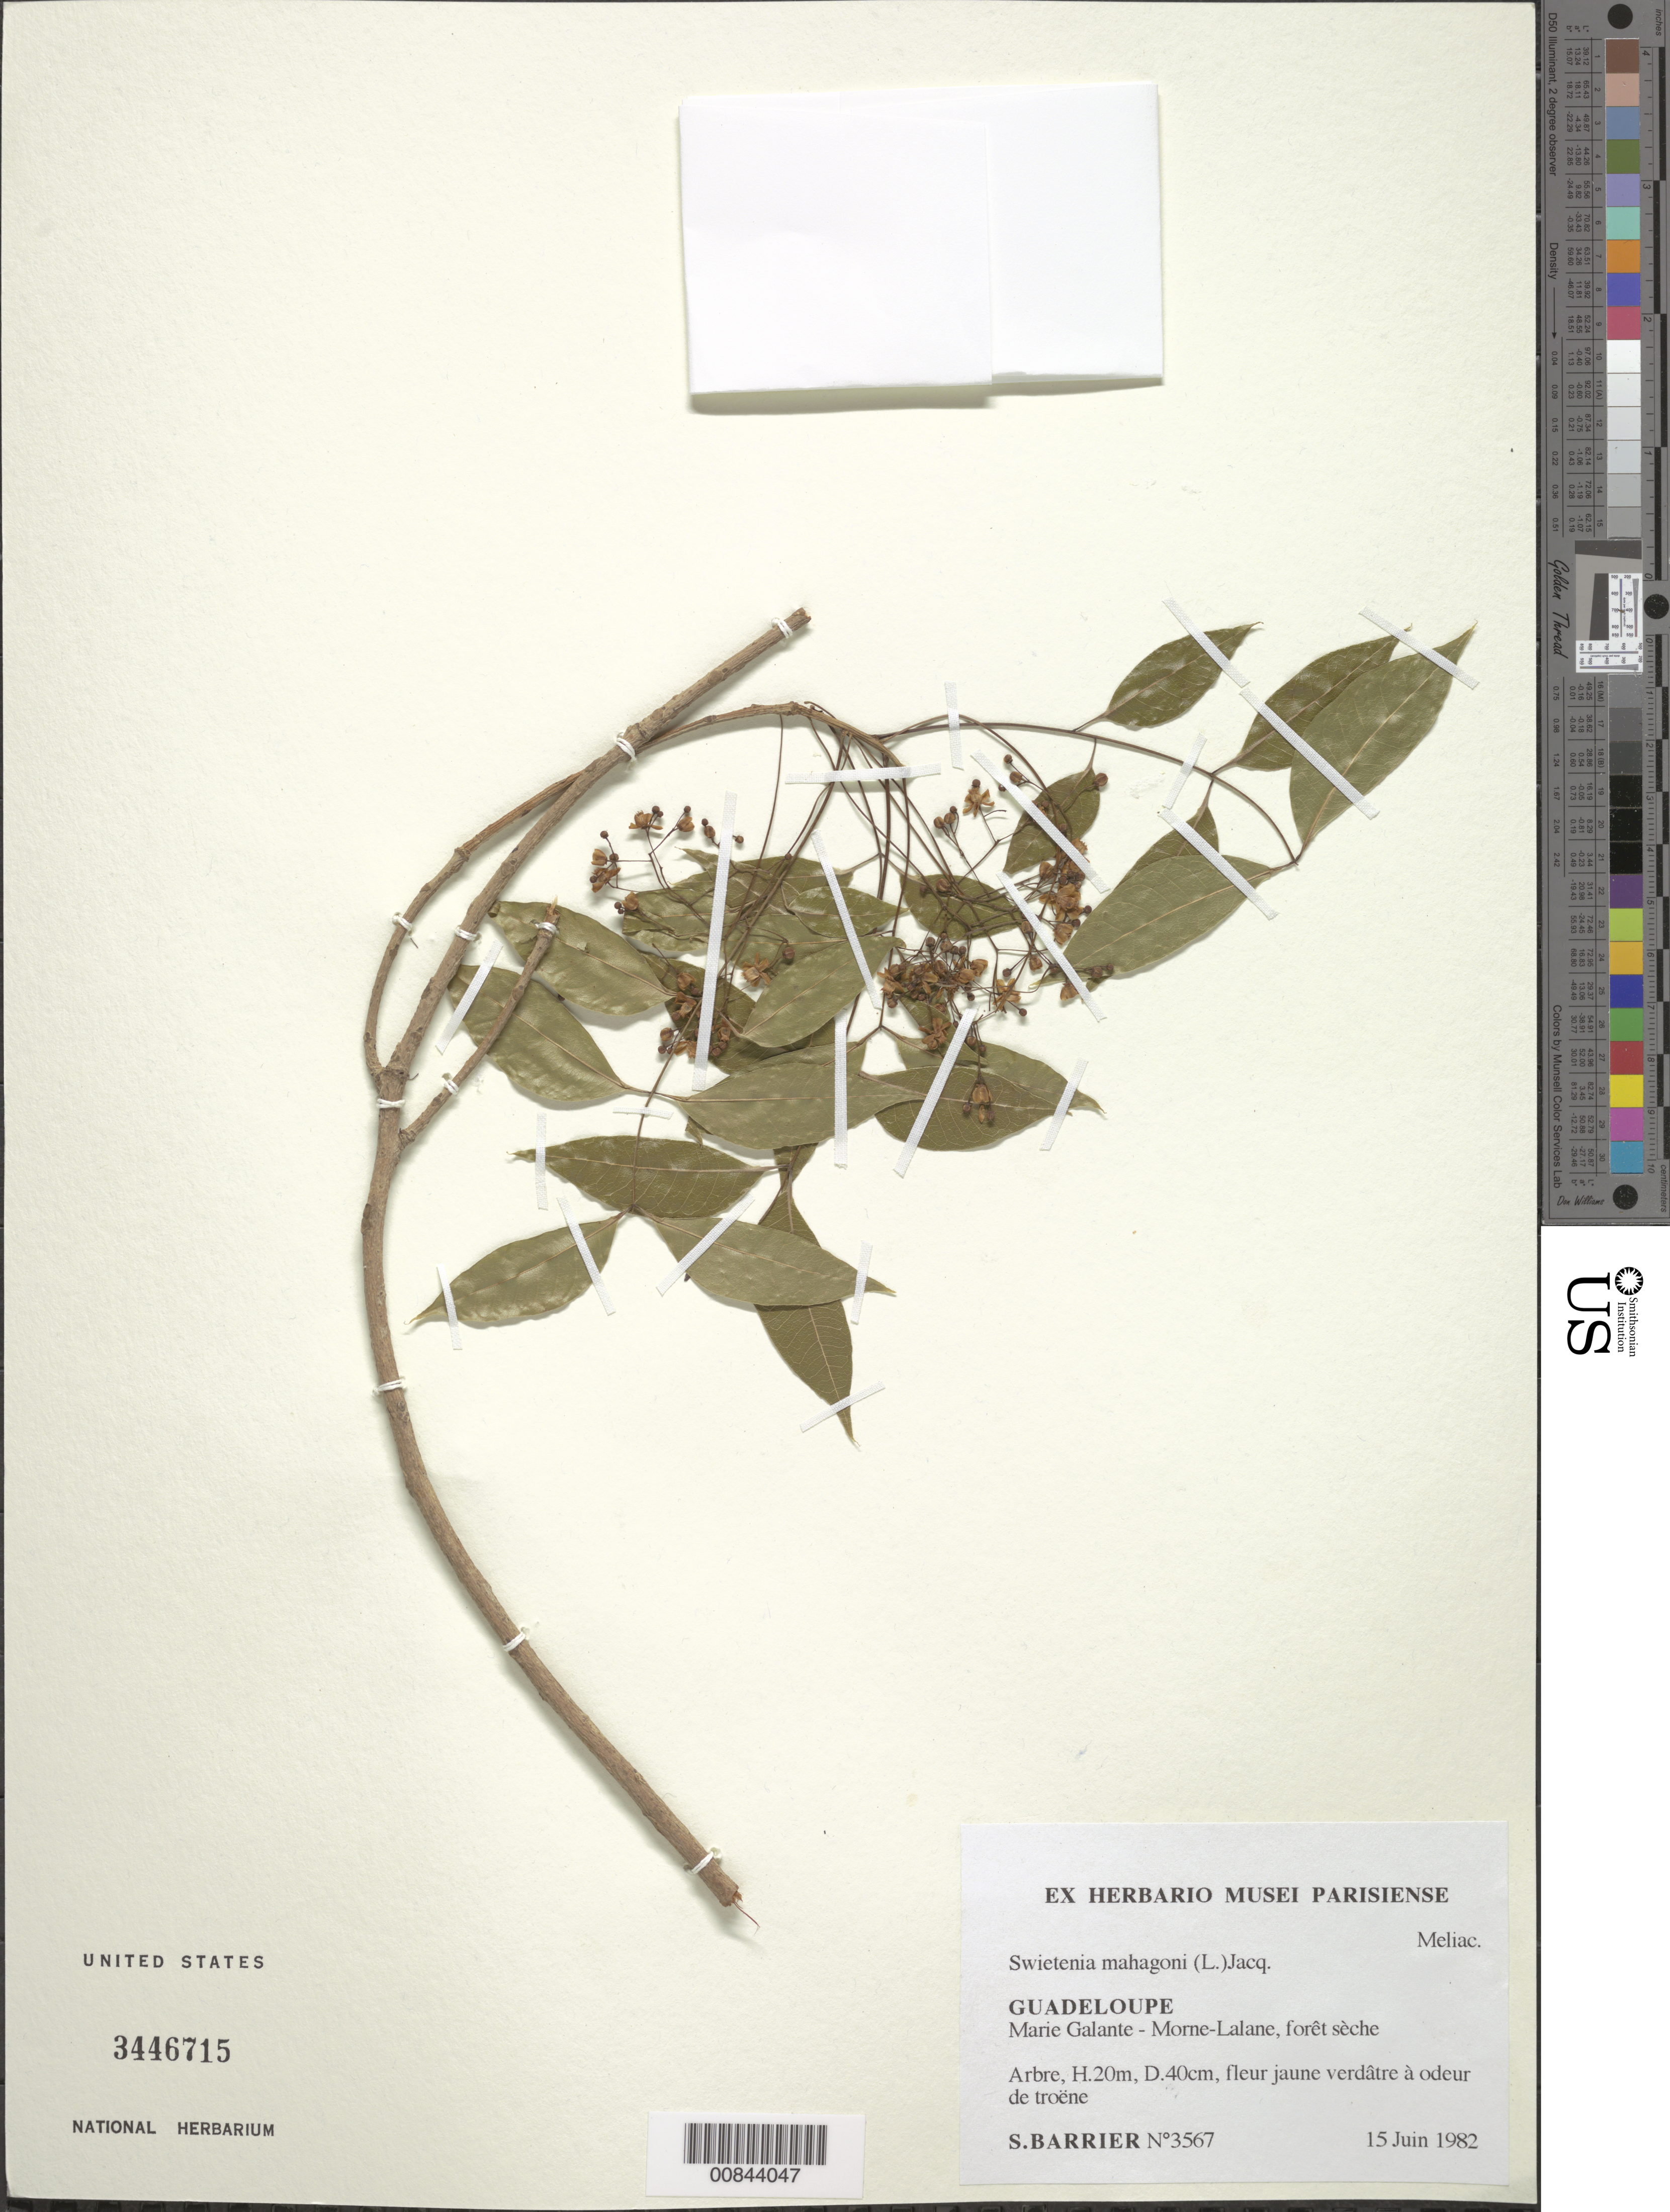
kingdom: Plantae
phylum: Tracheophyta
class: Magnoliopsida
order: Sapindales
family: Meliaceae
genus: Swietenia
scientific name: Swietenia mahagoni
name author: (L.) Jacq.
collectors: S. Barrier et al.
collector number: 3567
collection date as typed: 15 Jun 1982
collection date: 1982-06-15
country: Guadeloupe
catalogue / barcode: US 3446715